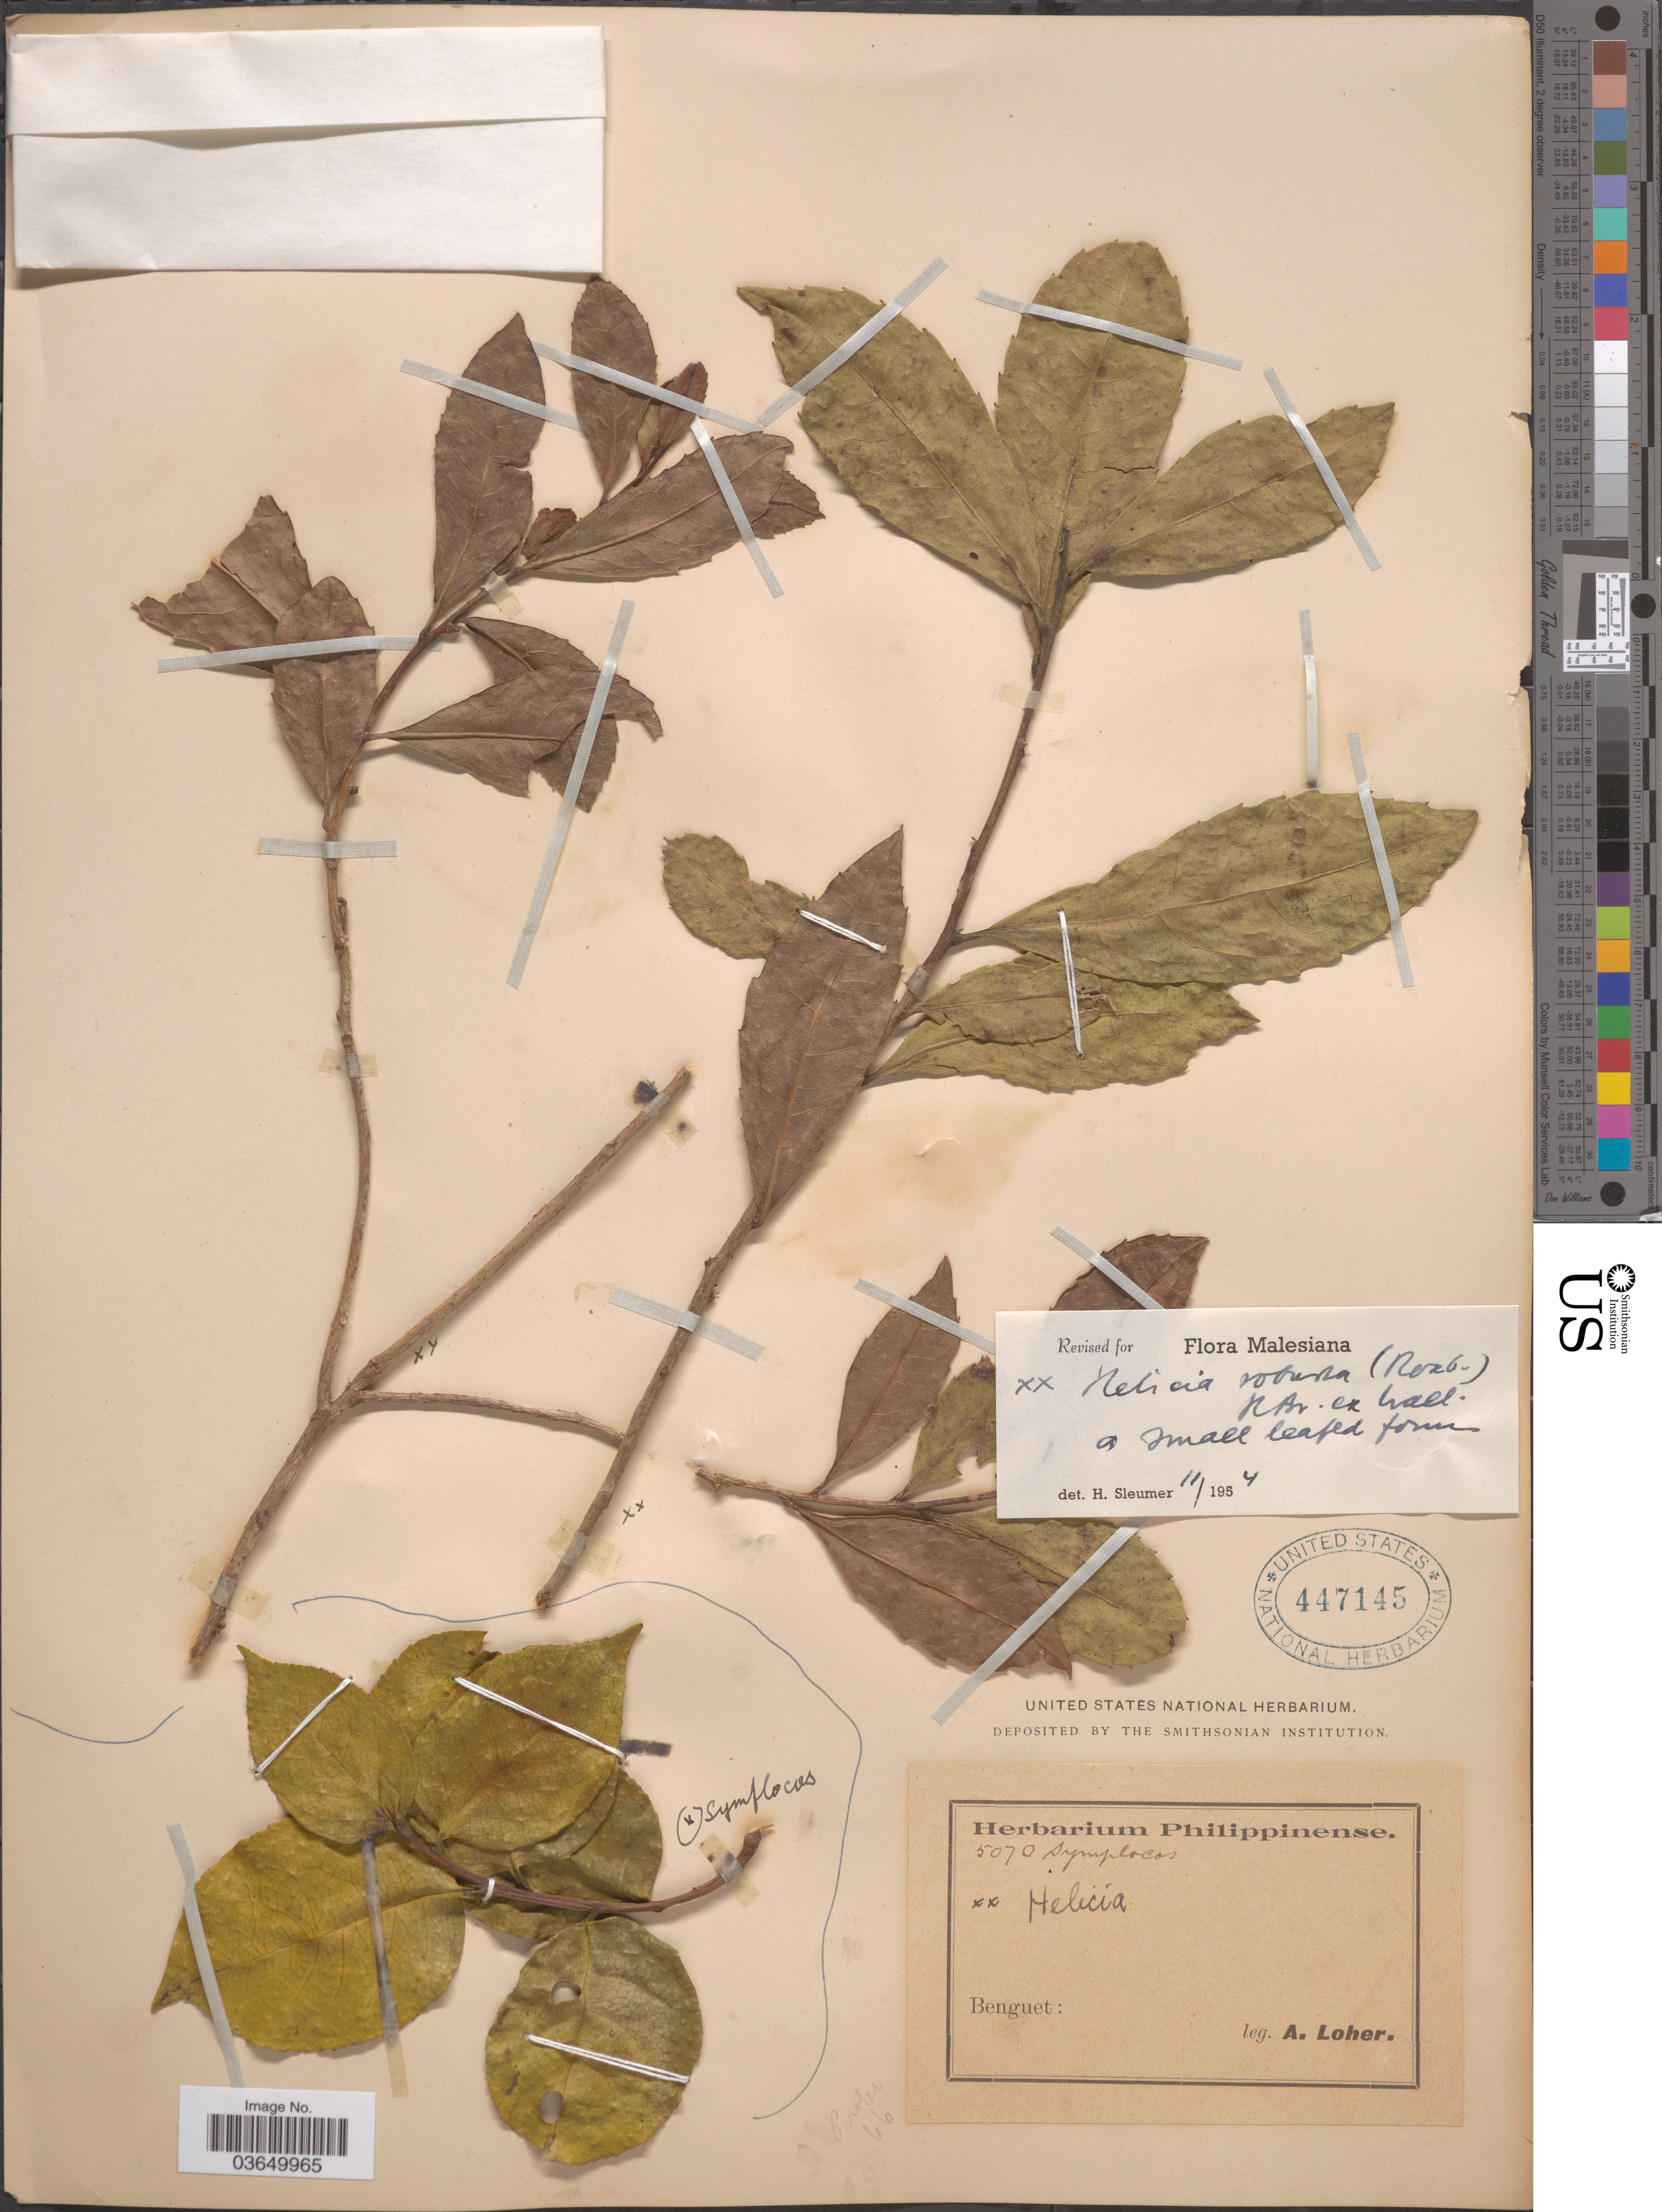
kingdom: Plantae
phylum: Tracheophyta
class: Magnoliopsida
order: Proteales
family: Proteaceae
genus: Helicia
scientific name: Helicia robusta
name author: (Roxb.) R. Br. ex Blume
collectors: A. Loher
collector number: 5070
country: Philippines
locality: Benguet.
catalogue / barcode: US 447145